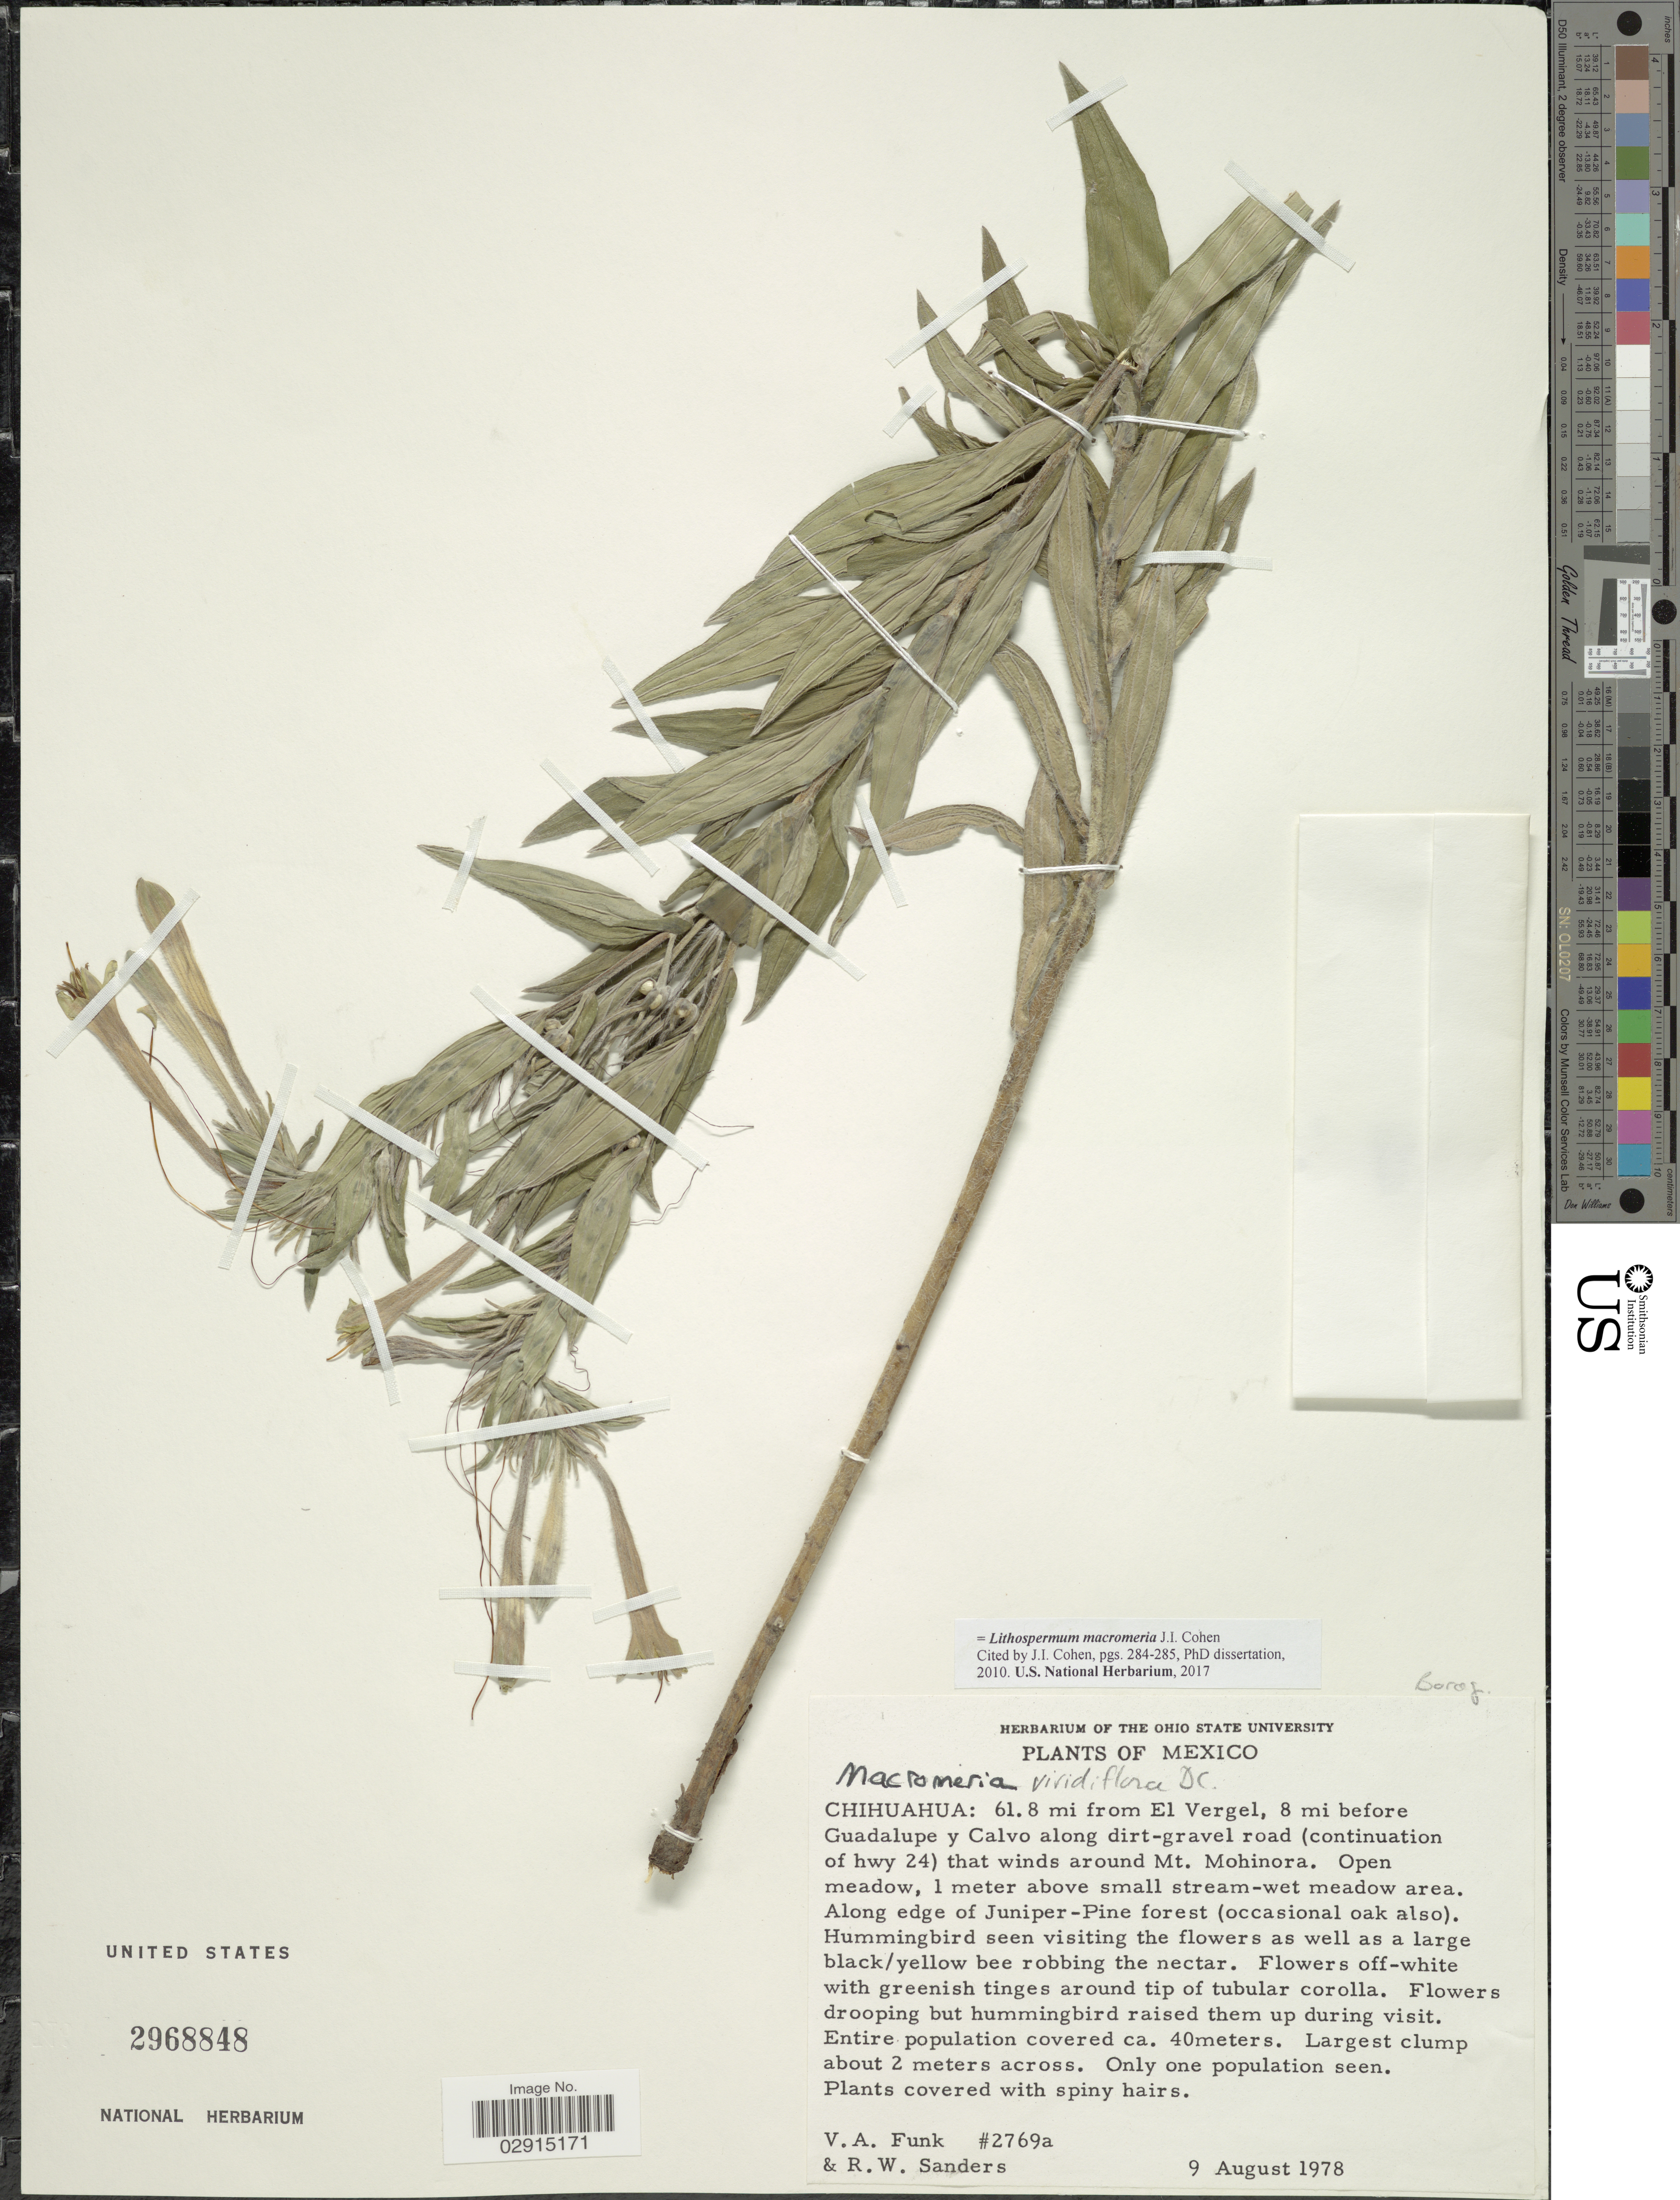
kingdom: Plantae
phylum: Tracheophyta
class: Magnoliopsida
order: Boraginales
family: Boraginaceae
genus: Lithospermum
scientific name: Lithospermum macromeria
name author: Cohen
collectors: V. Funk & R. W. Sanders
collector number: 2769a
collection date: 1978-08-09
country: Mexico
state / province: Chihuahua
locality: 61.8 mi from El Vergel, 8 mi before Guadalupe y Calvo along dirt-gravel road (continuation of hwy 24) that winds around Mt. Mohinora.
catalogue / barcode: US 2968848